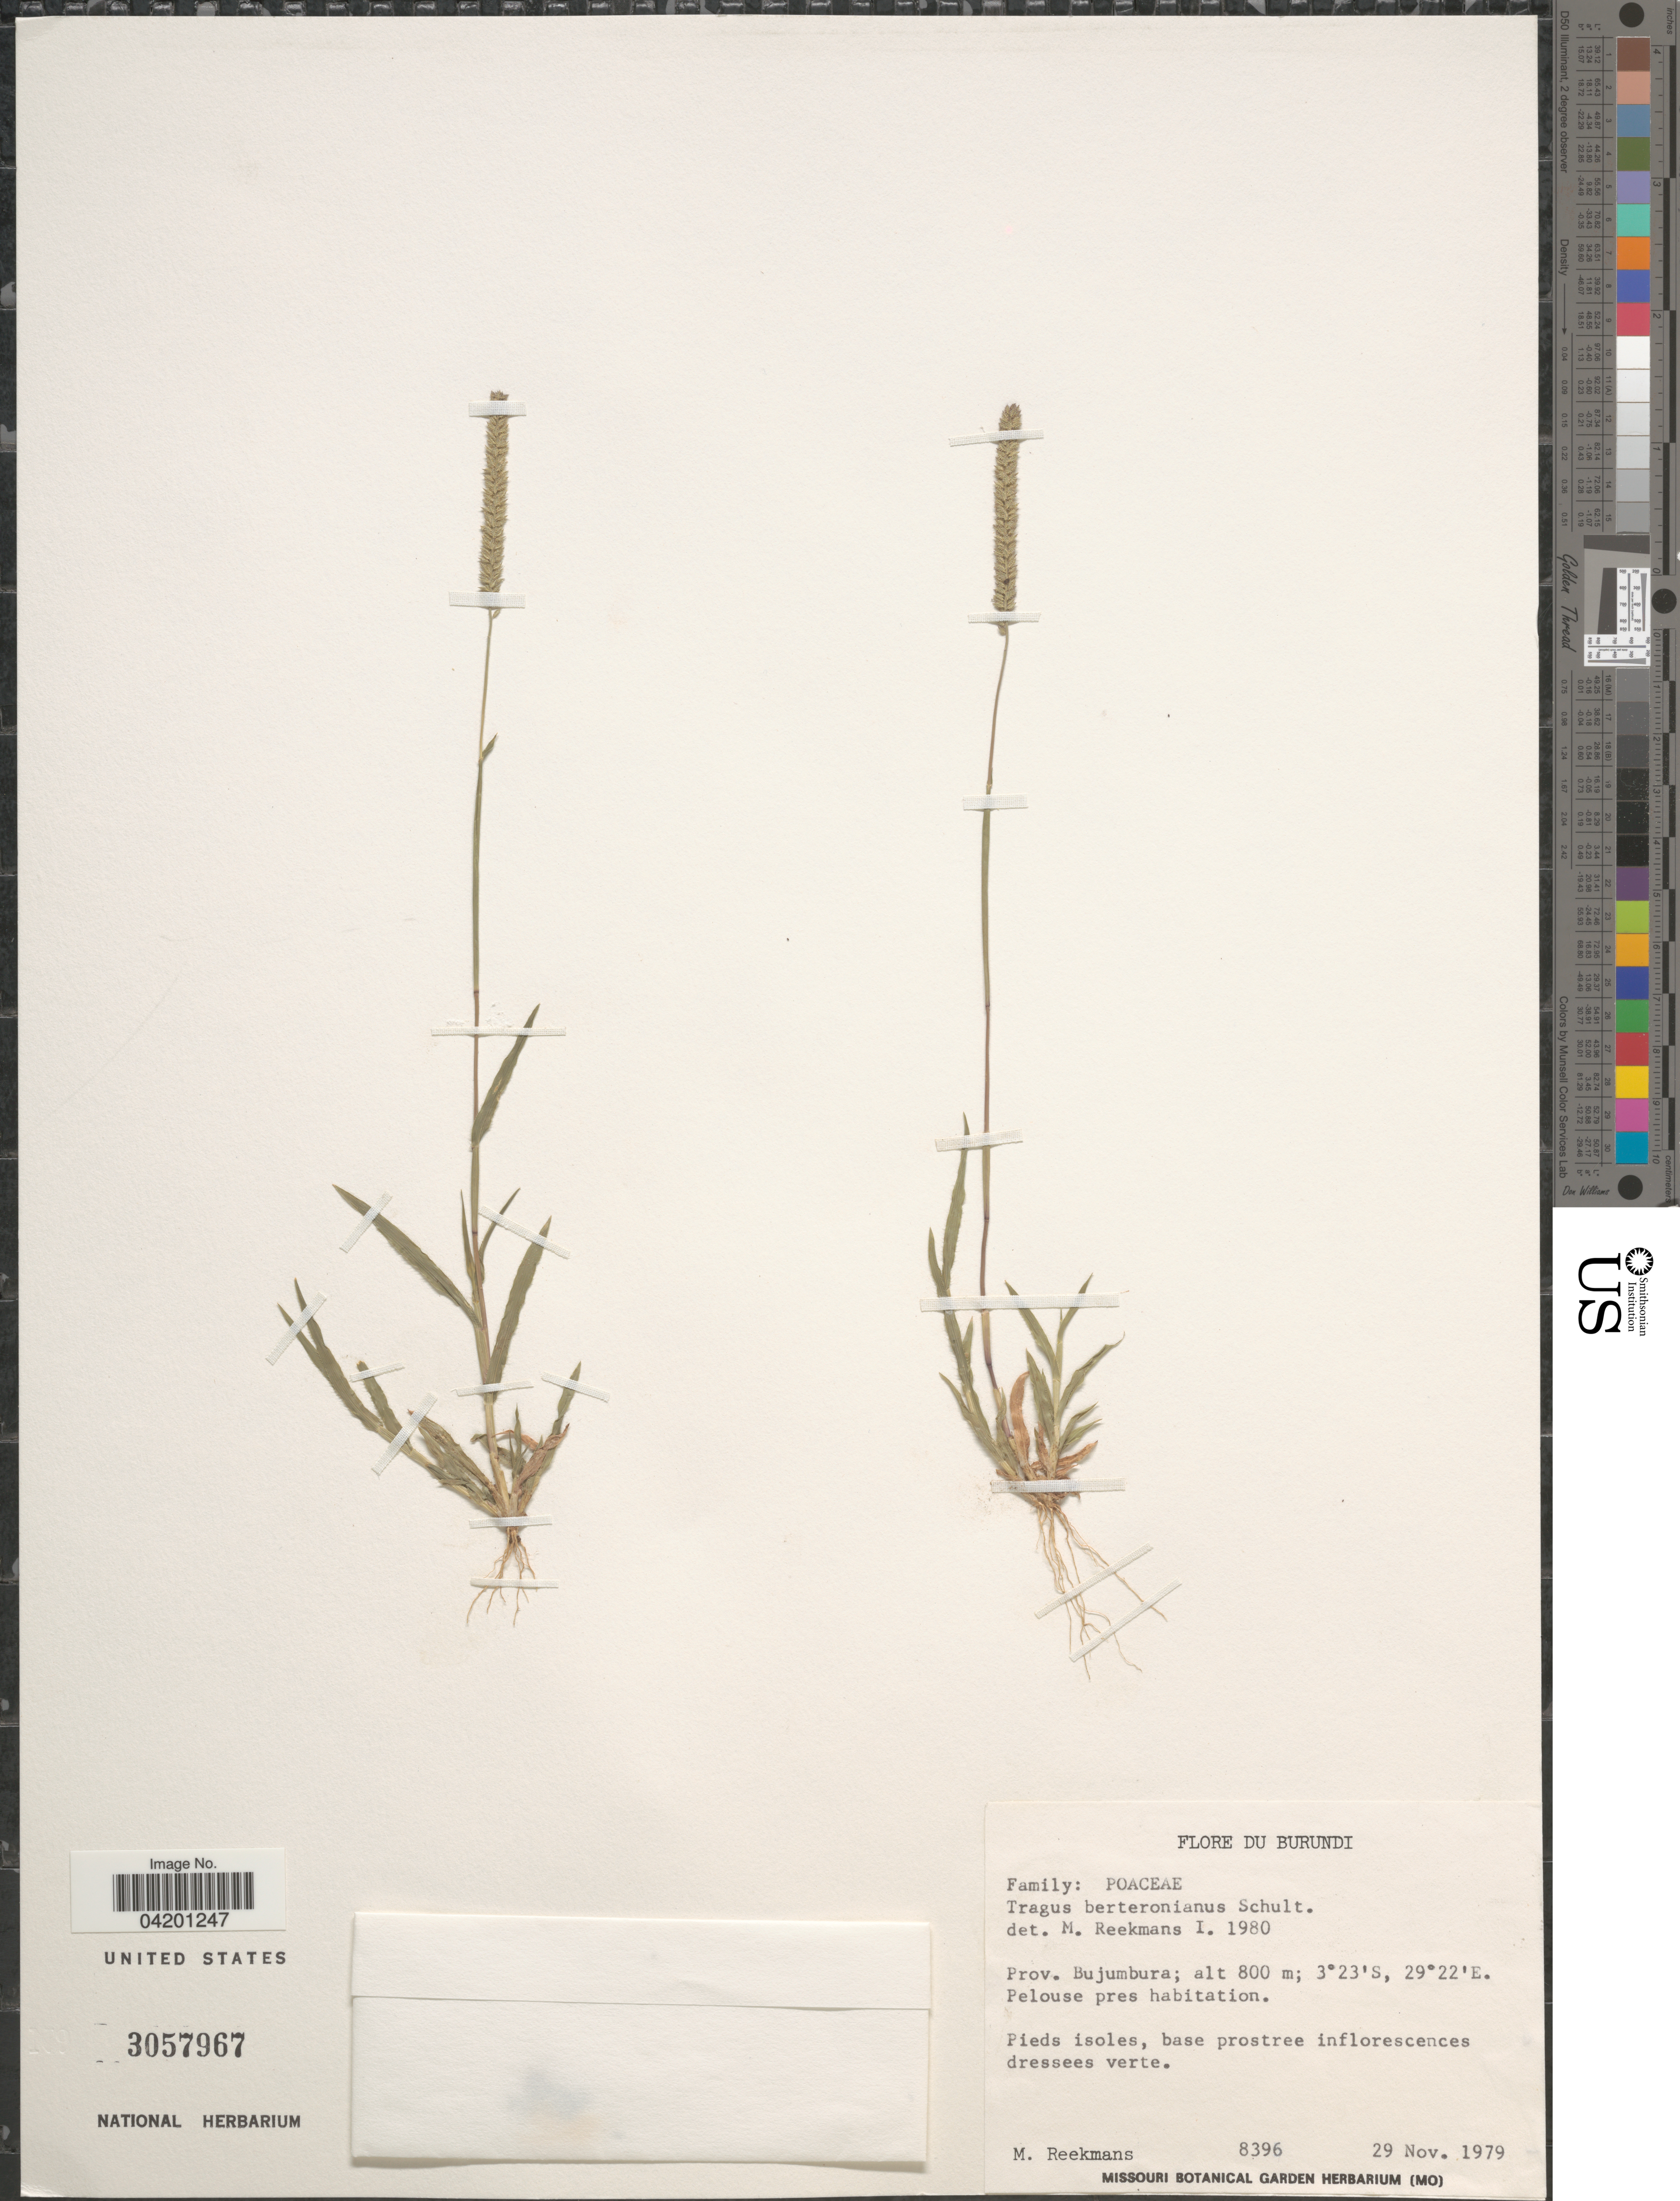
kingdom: Plantae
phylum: Tracheophyta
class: Liliopsida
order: Poales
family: Poaceae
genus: Tragus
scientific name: Tragus berteronianus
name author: Schult.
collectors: M. Reekmans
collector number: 8396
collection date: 1979-11-29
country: Burundi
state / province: Bujumura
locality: Prov. Bujumbura.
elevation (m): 800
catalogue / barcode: US 3057967